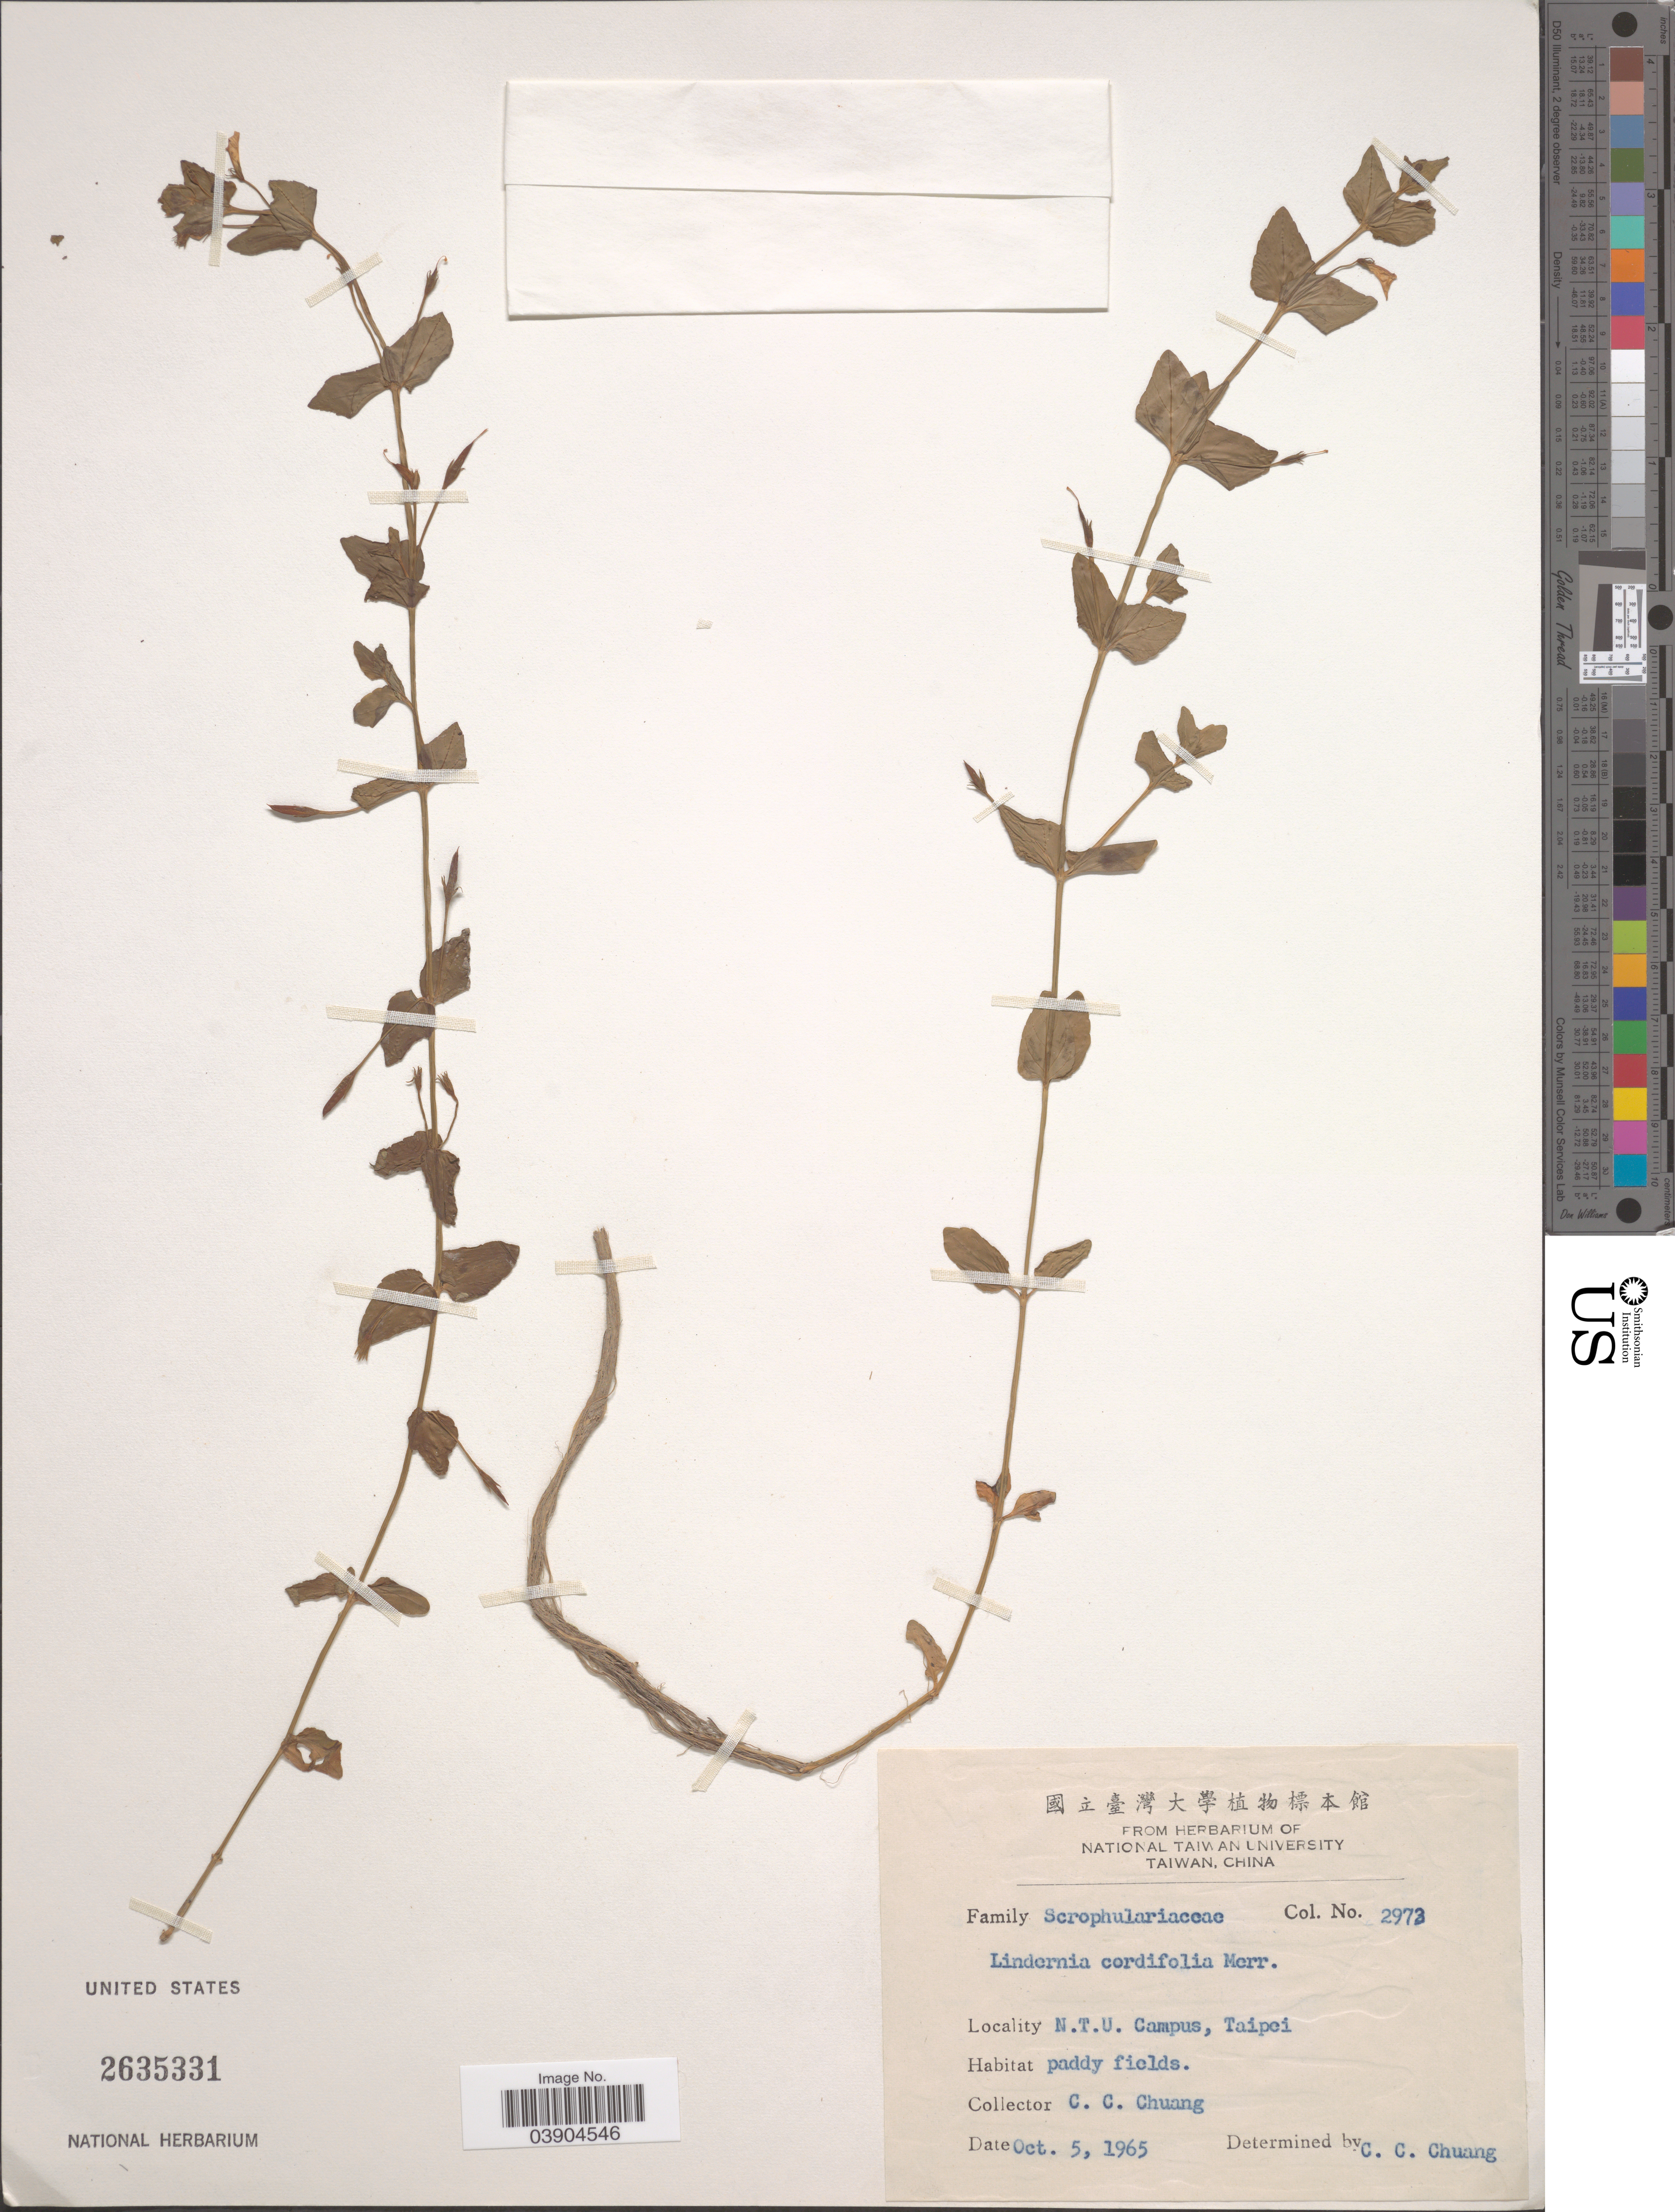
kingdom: Plantae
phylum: Tracheophyta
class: Magnoliopsida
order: Lamiales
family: Linderniaceae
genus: Lindernia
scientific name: Lindernia cordifolia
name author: (Colsm.) Merr.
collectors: C. C. Chuang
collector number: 2973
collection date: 1965-10-05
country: Taiwan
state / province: Taipei City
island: Taiwan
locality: N.T.U Campus.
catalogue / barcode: US 2635331